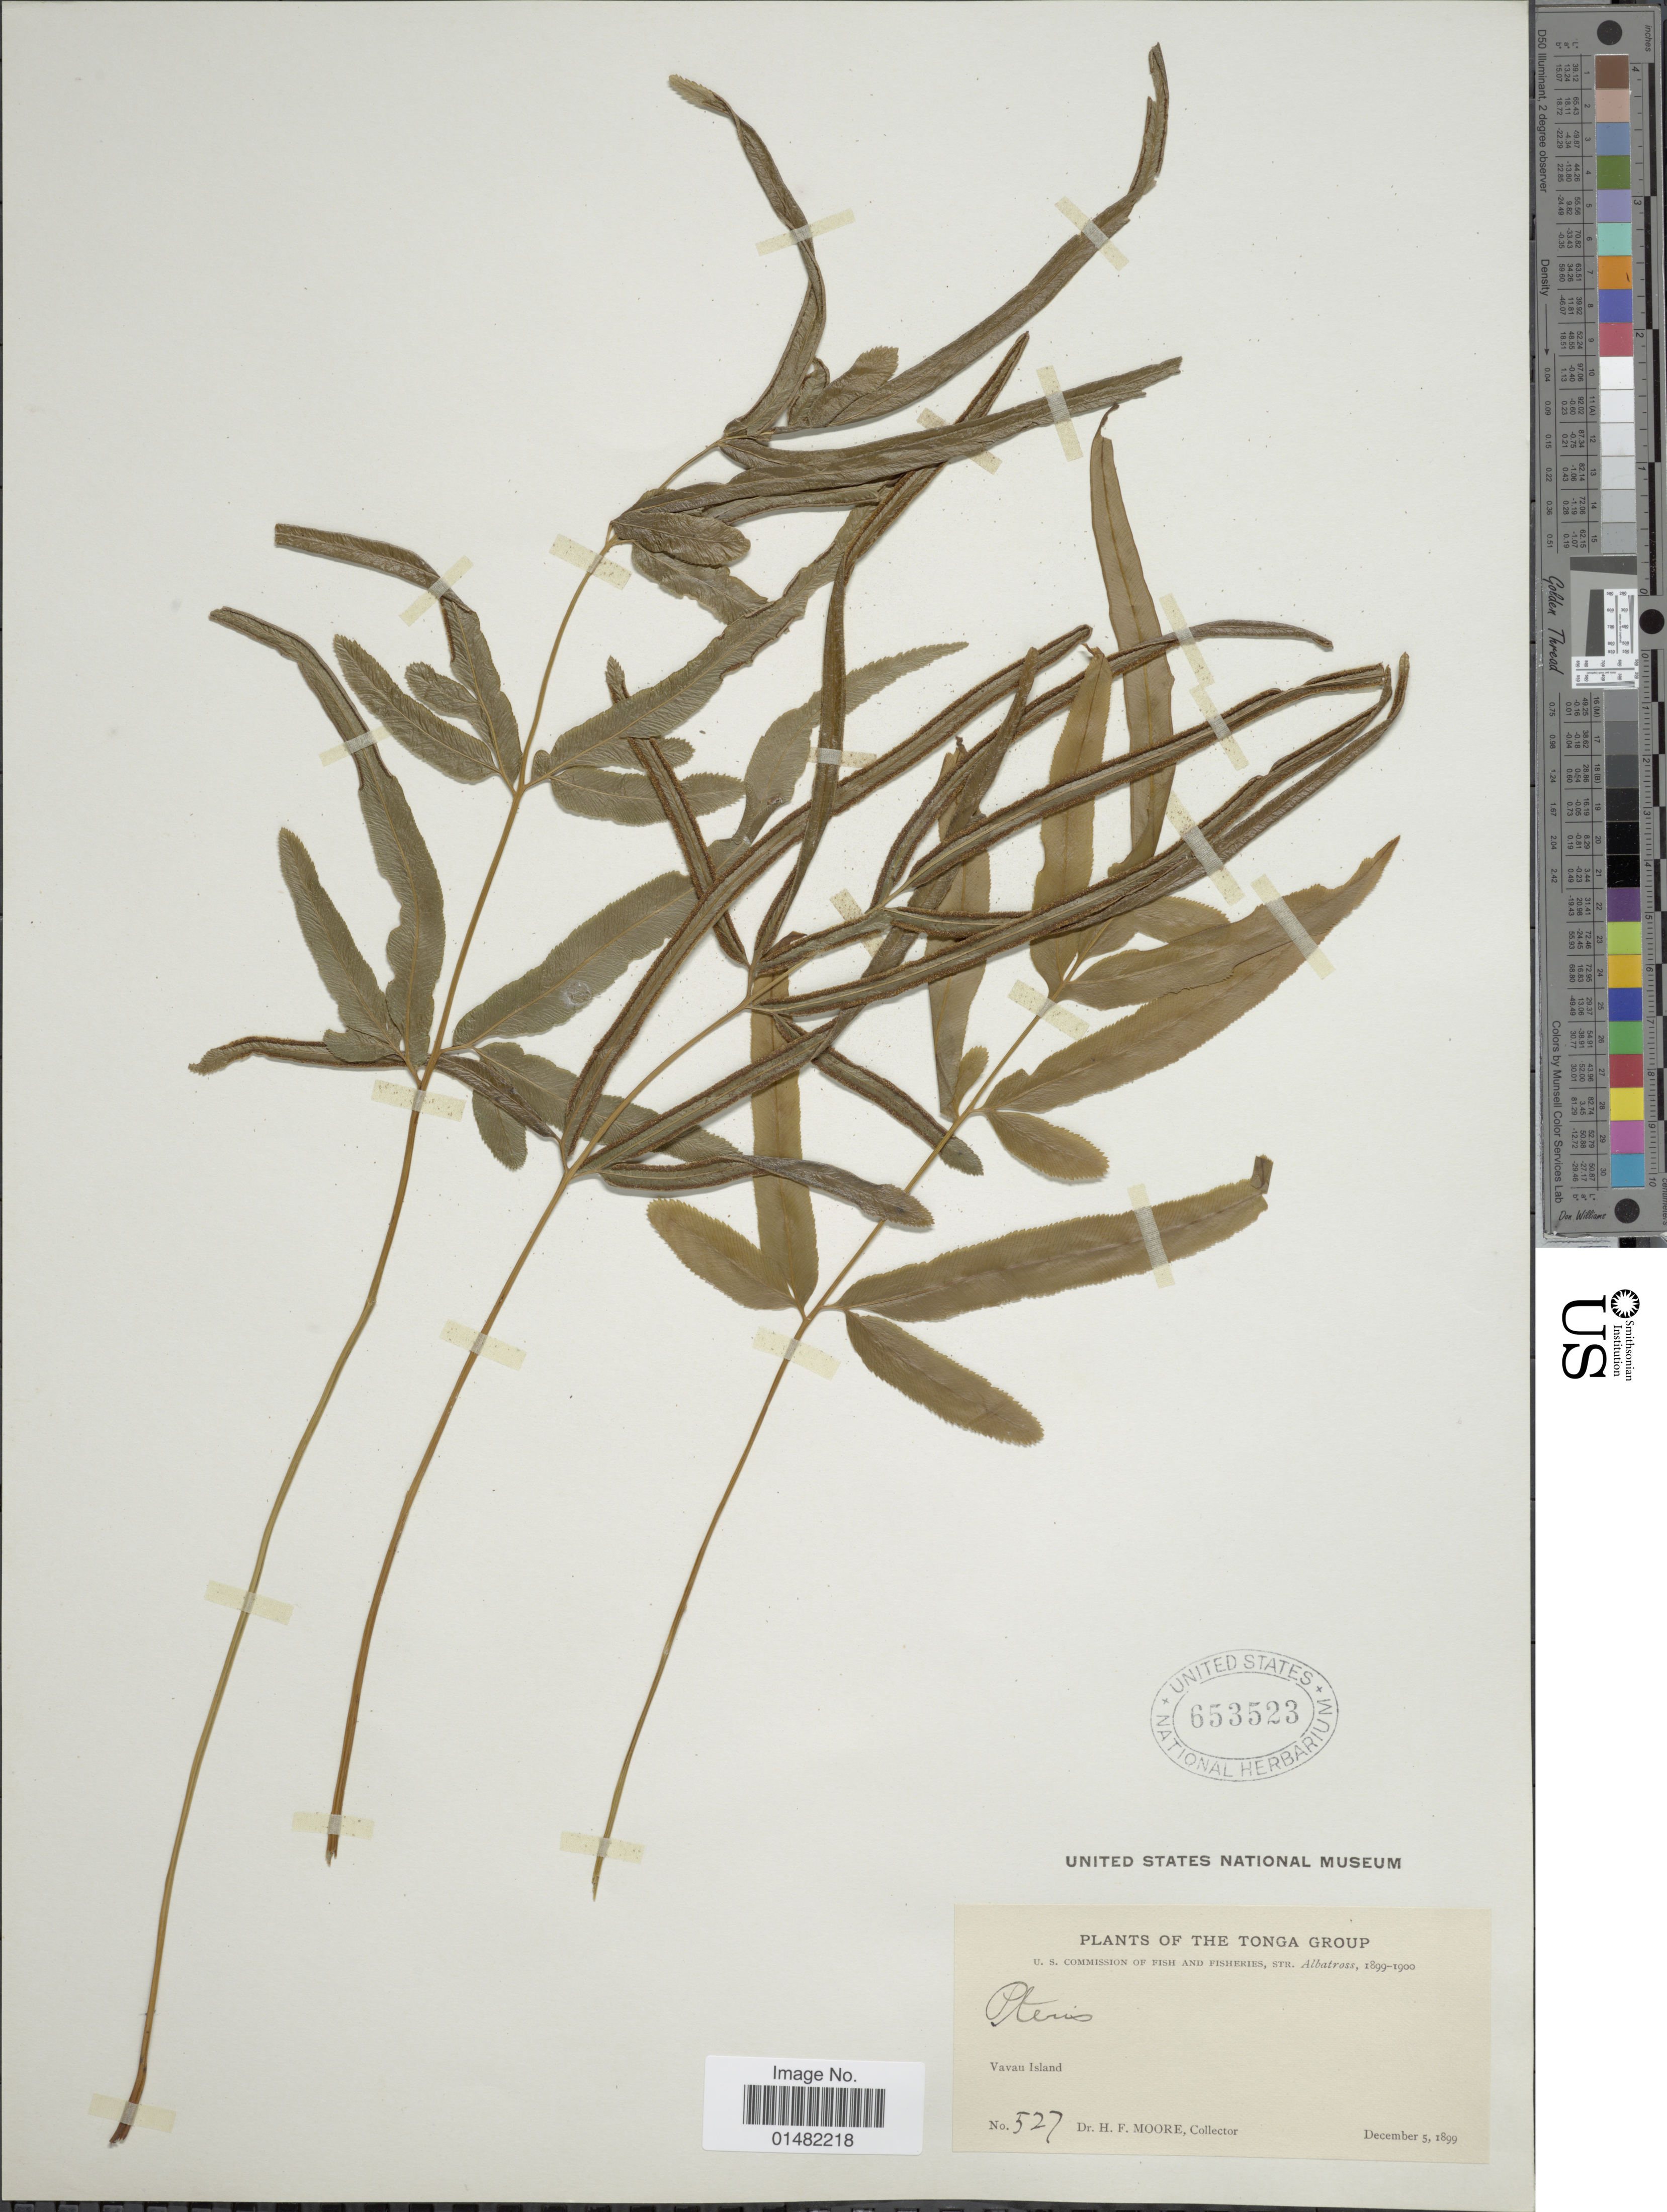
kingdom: Plantae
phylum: Tracheophyta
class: Polypodiopsida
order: Polypodiales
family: Pteridaceae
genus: Pteris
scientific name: Pteris ensiformis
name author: Burm. f.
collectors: H. F. Moore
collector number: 527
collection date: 1899-12-05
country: Tonga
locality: Vavau Island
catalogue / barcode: US 653523